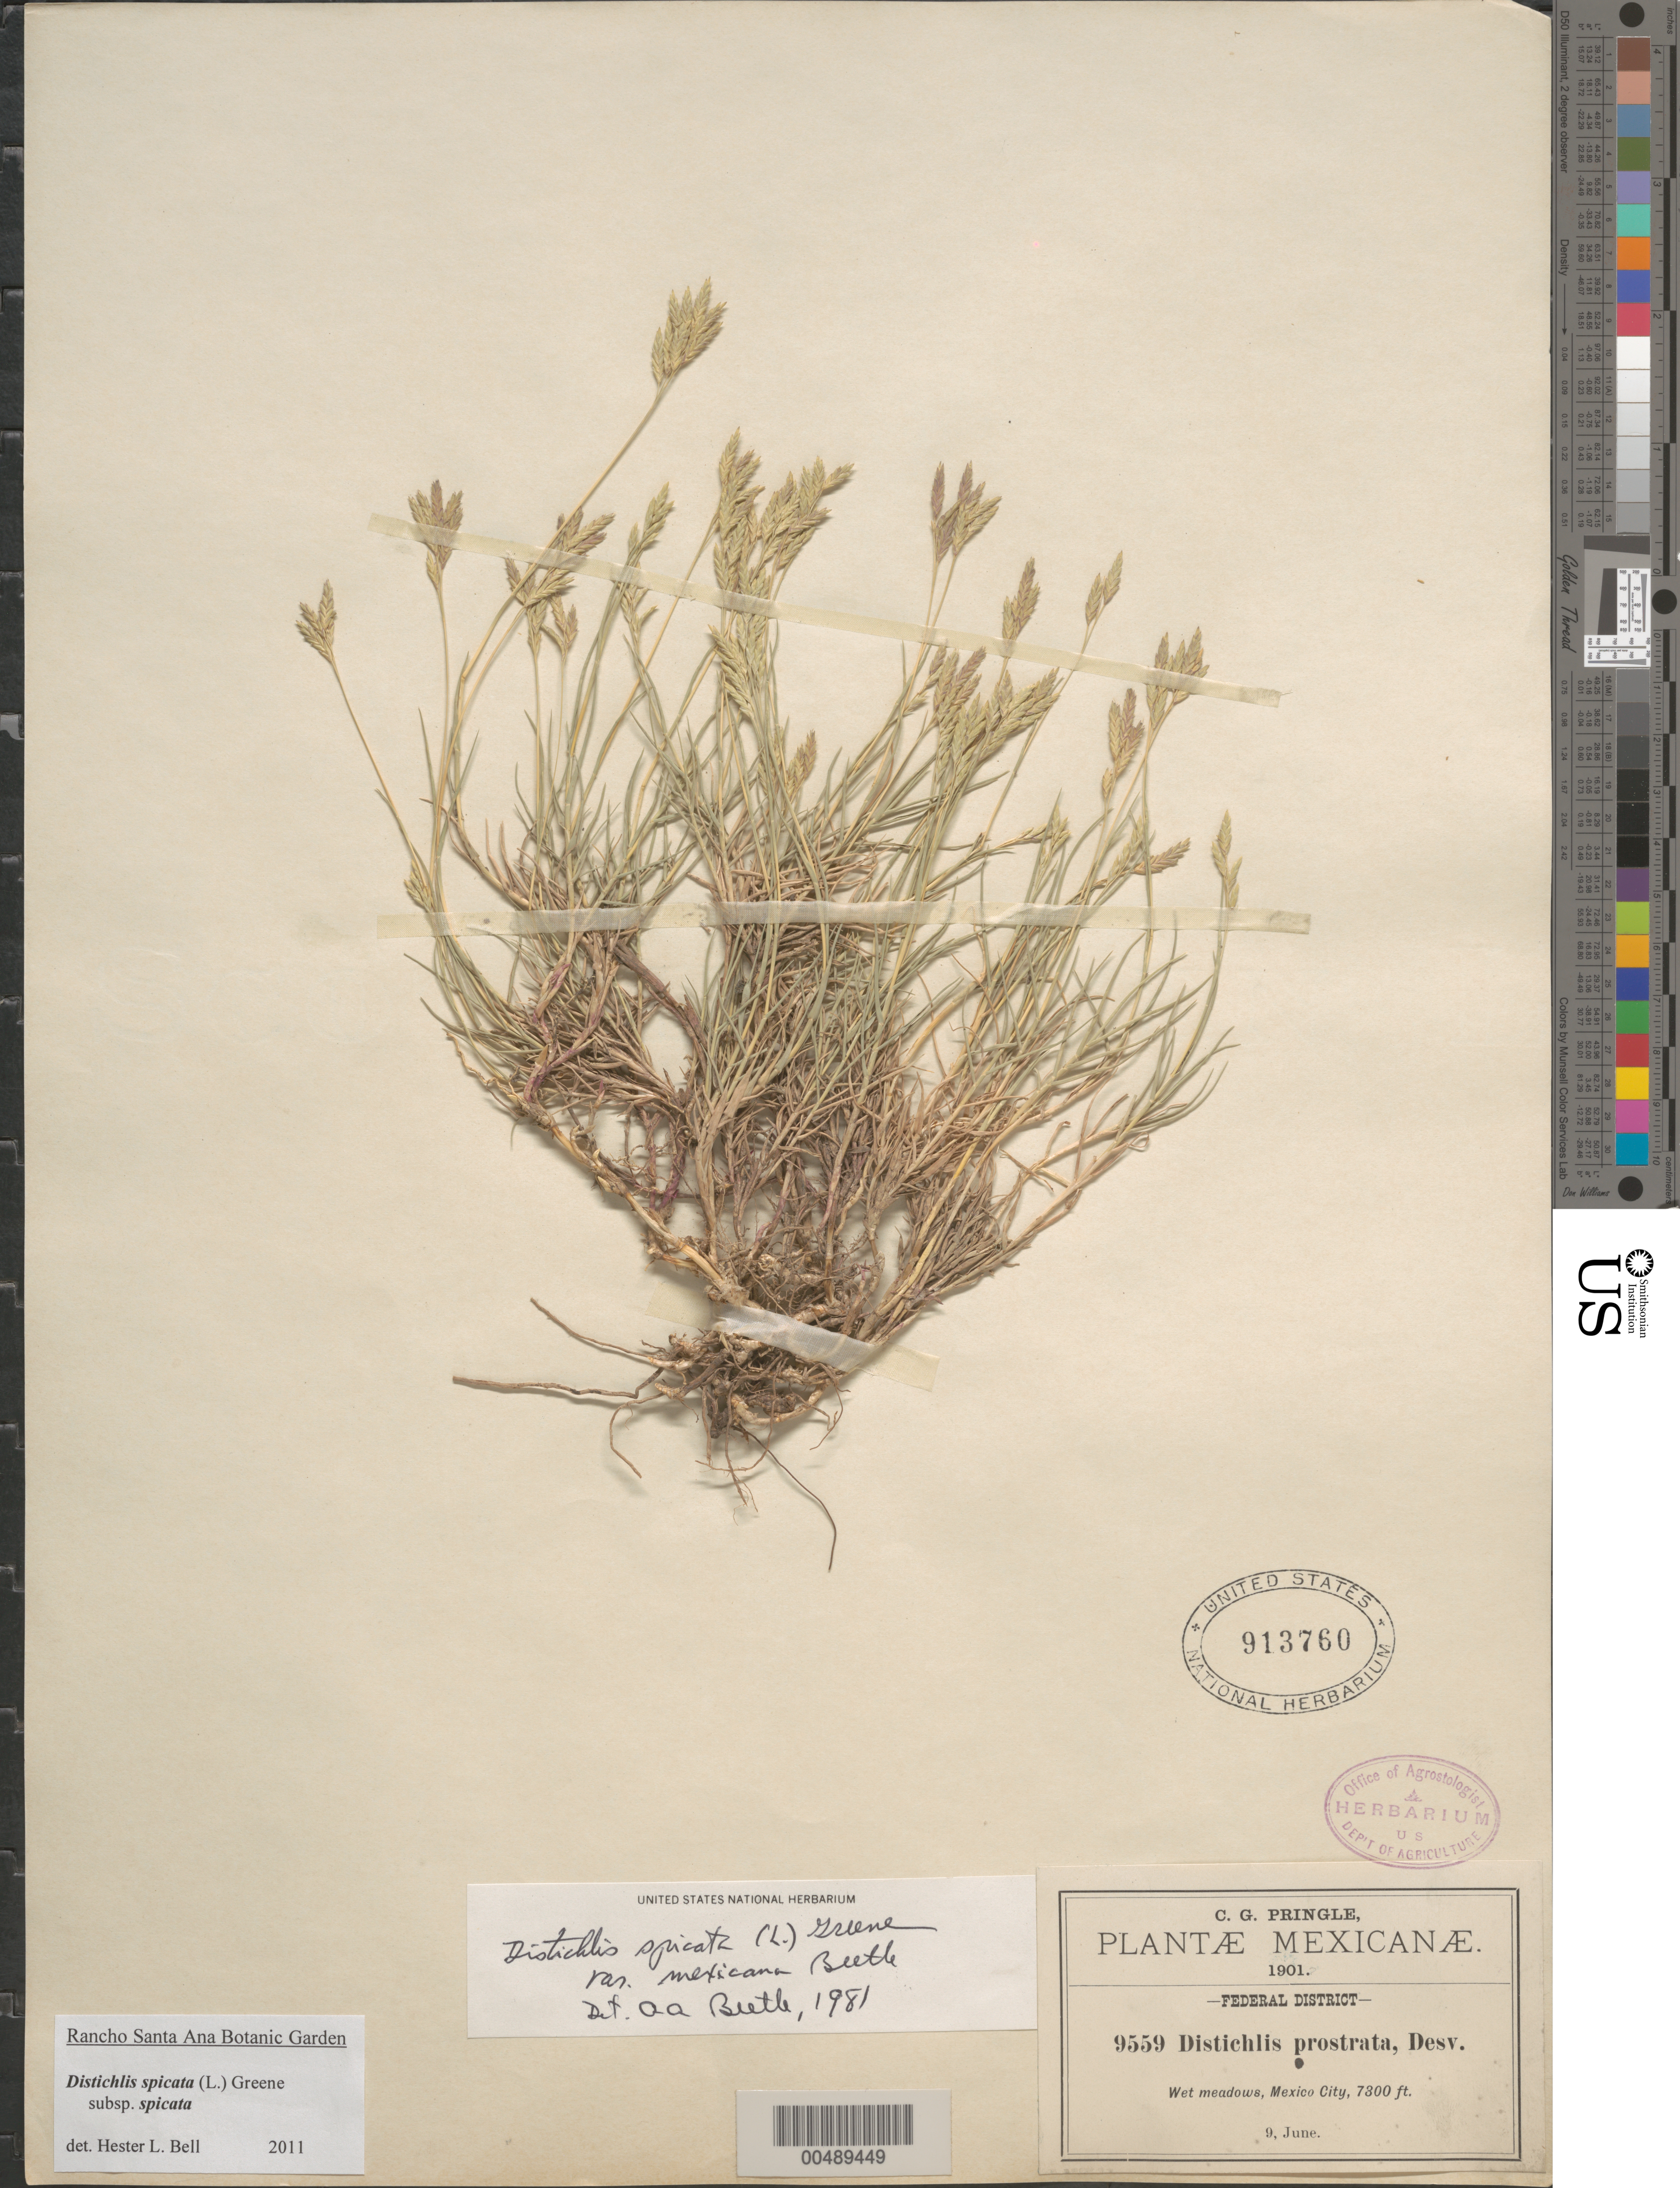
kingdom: Plantae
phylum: Tracheophyta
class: Liliopsida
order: Poales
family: Poaceae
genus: Distichlis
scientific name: Distichlis spicata subsp. spicata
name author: (L.) Greene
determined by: Bell, H. L.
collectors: C. G. Pringle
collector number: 9559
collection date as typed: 9 Jun 1901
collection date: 1901-06-09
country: Mexico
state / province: Distrito Federal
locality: Mexico City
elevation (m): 2225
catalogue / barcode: US 913760